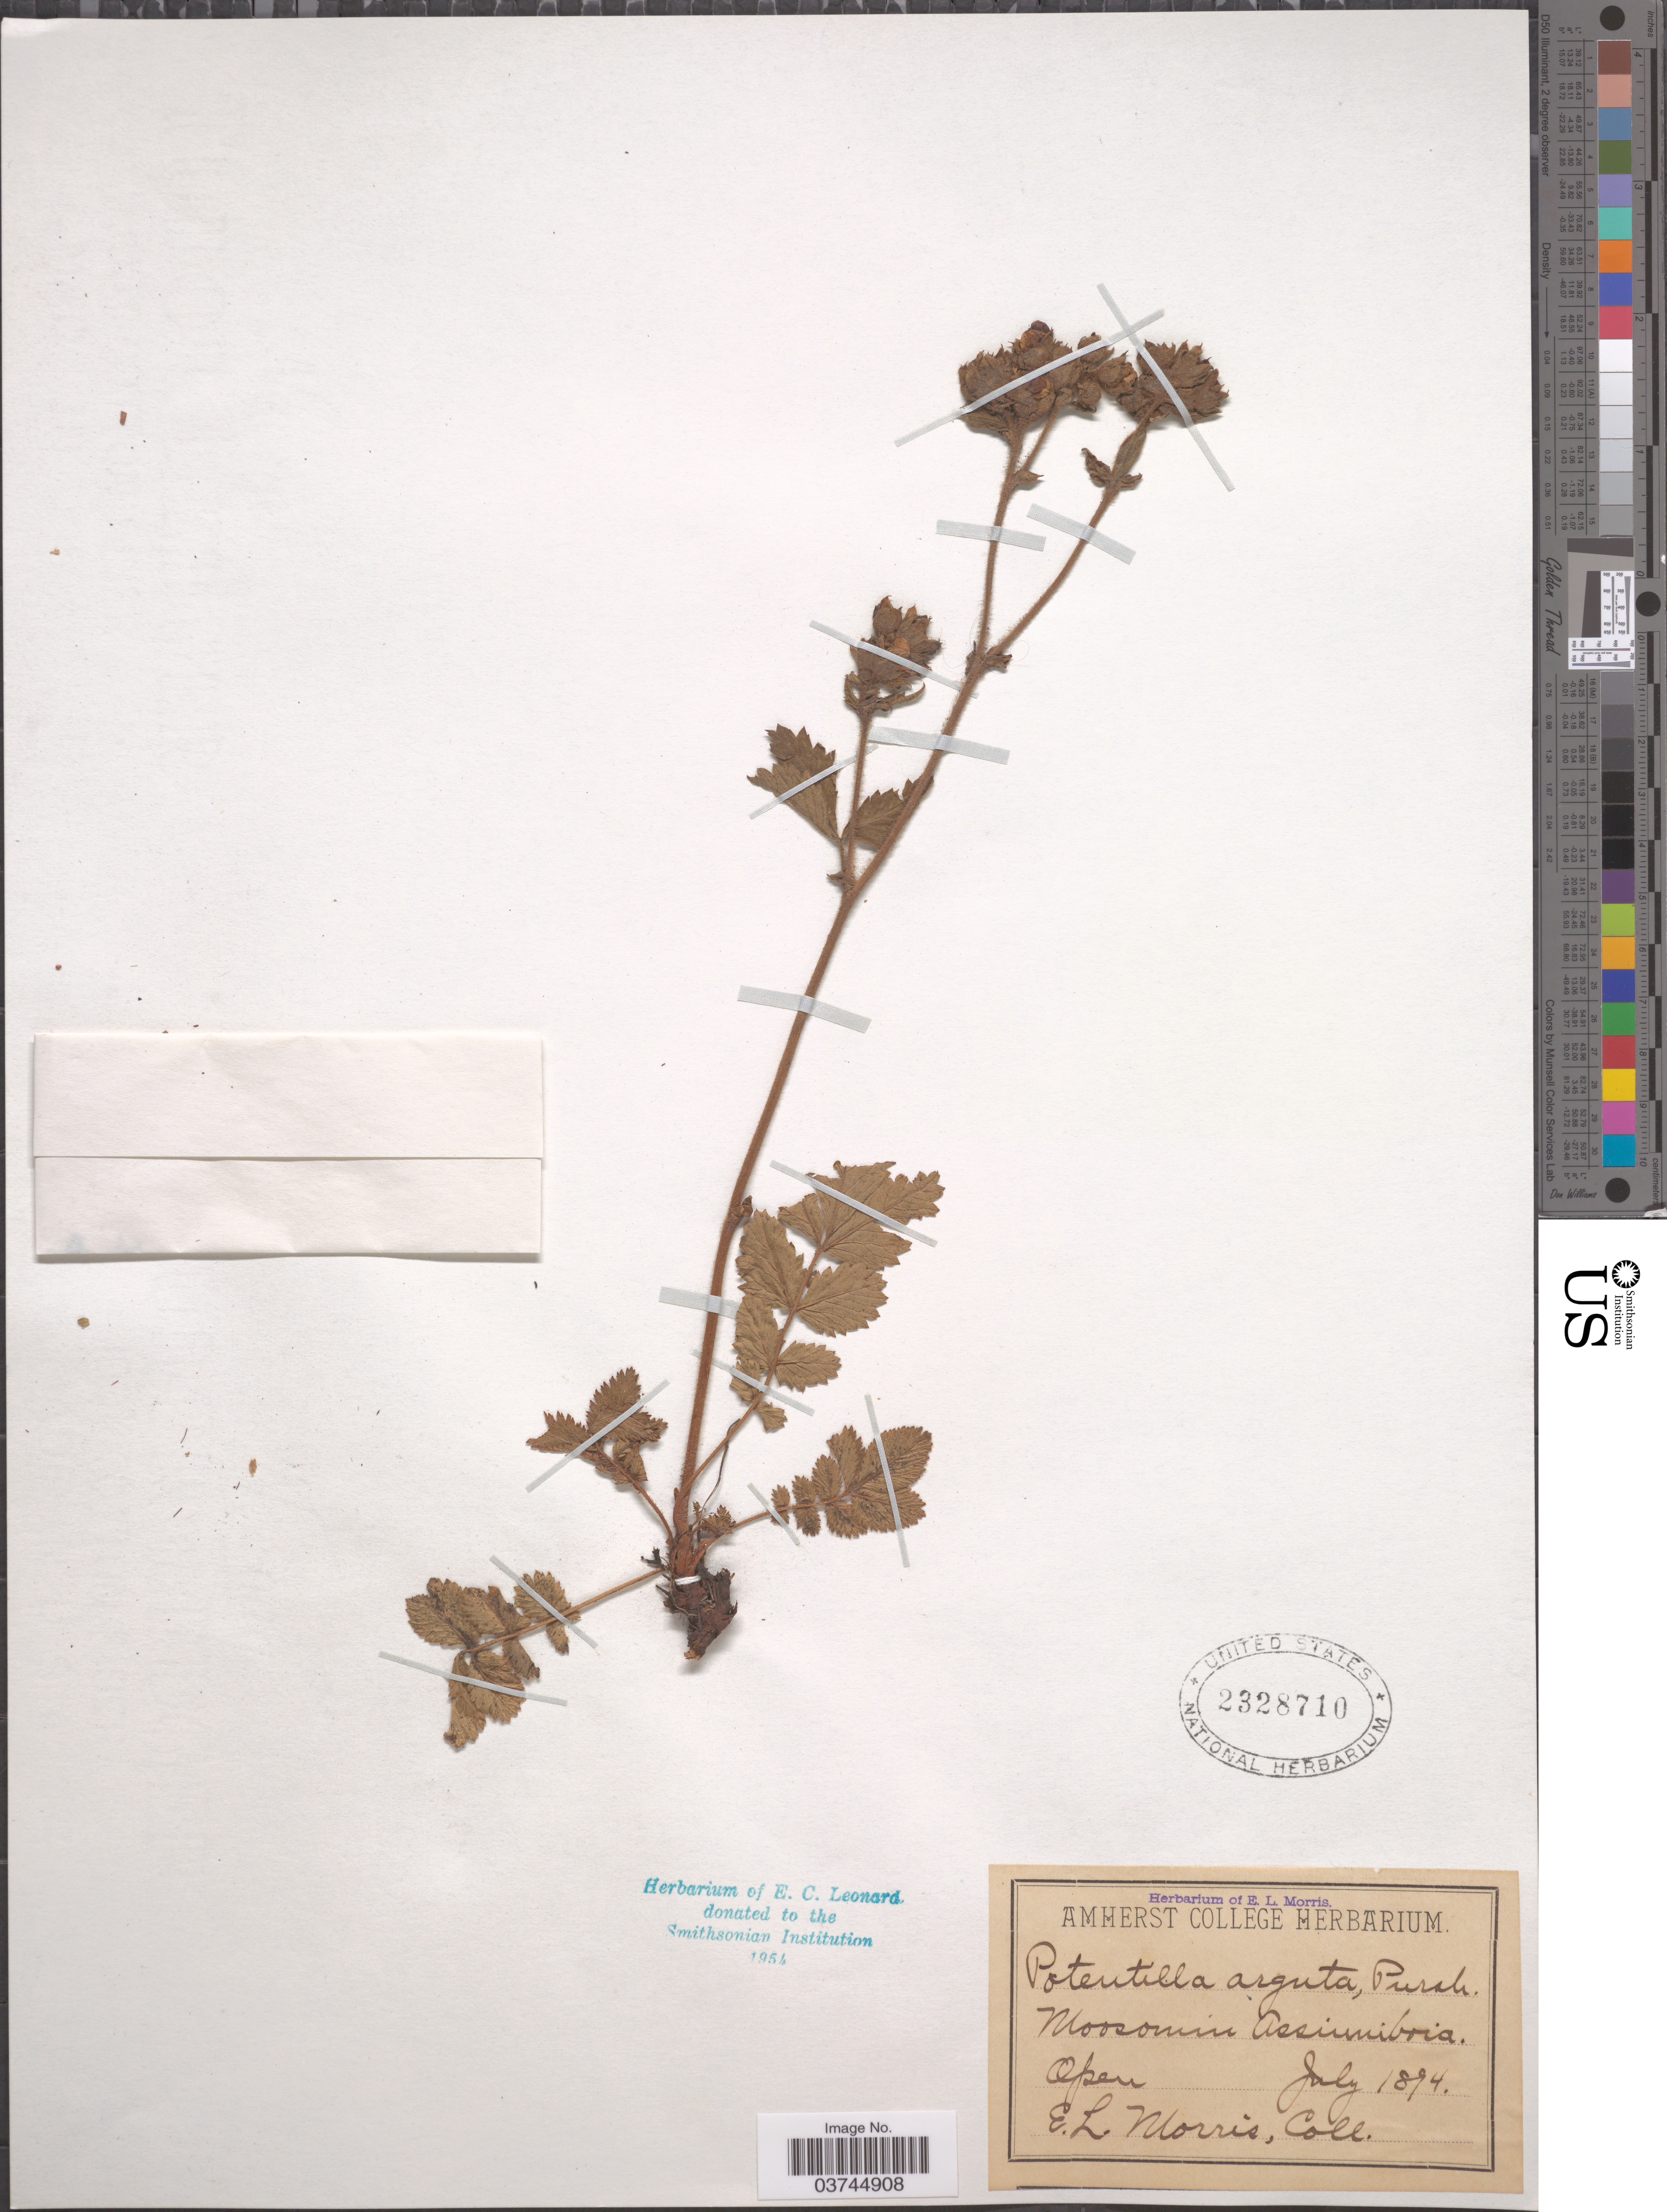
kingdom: Plantae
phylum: Tracheophyta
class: Magnoliopsida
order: Rosales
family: Rosaceae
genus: Drymocallis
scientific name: Drymocallis arguta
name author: (Pursh) Rydb.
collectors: E. Morris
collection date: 1894-07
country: Canada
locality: Moosomin Assiniboia.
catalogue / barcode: US 2328710